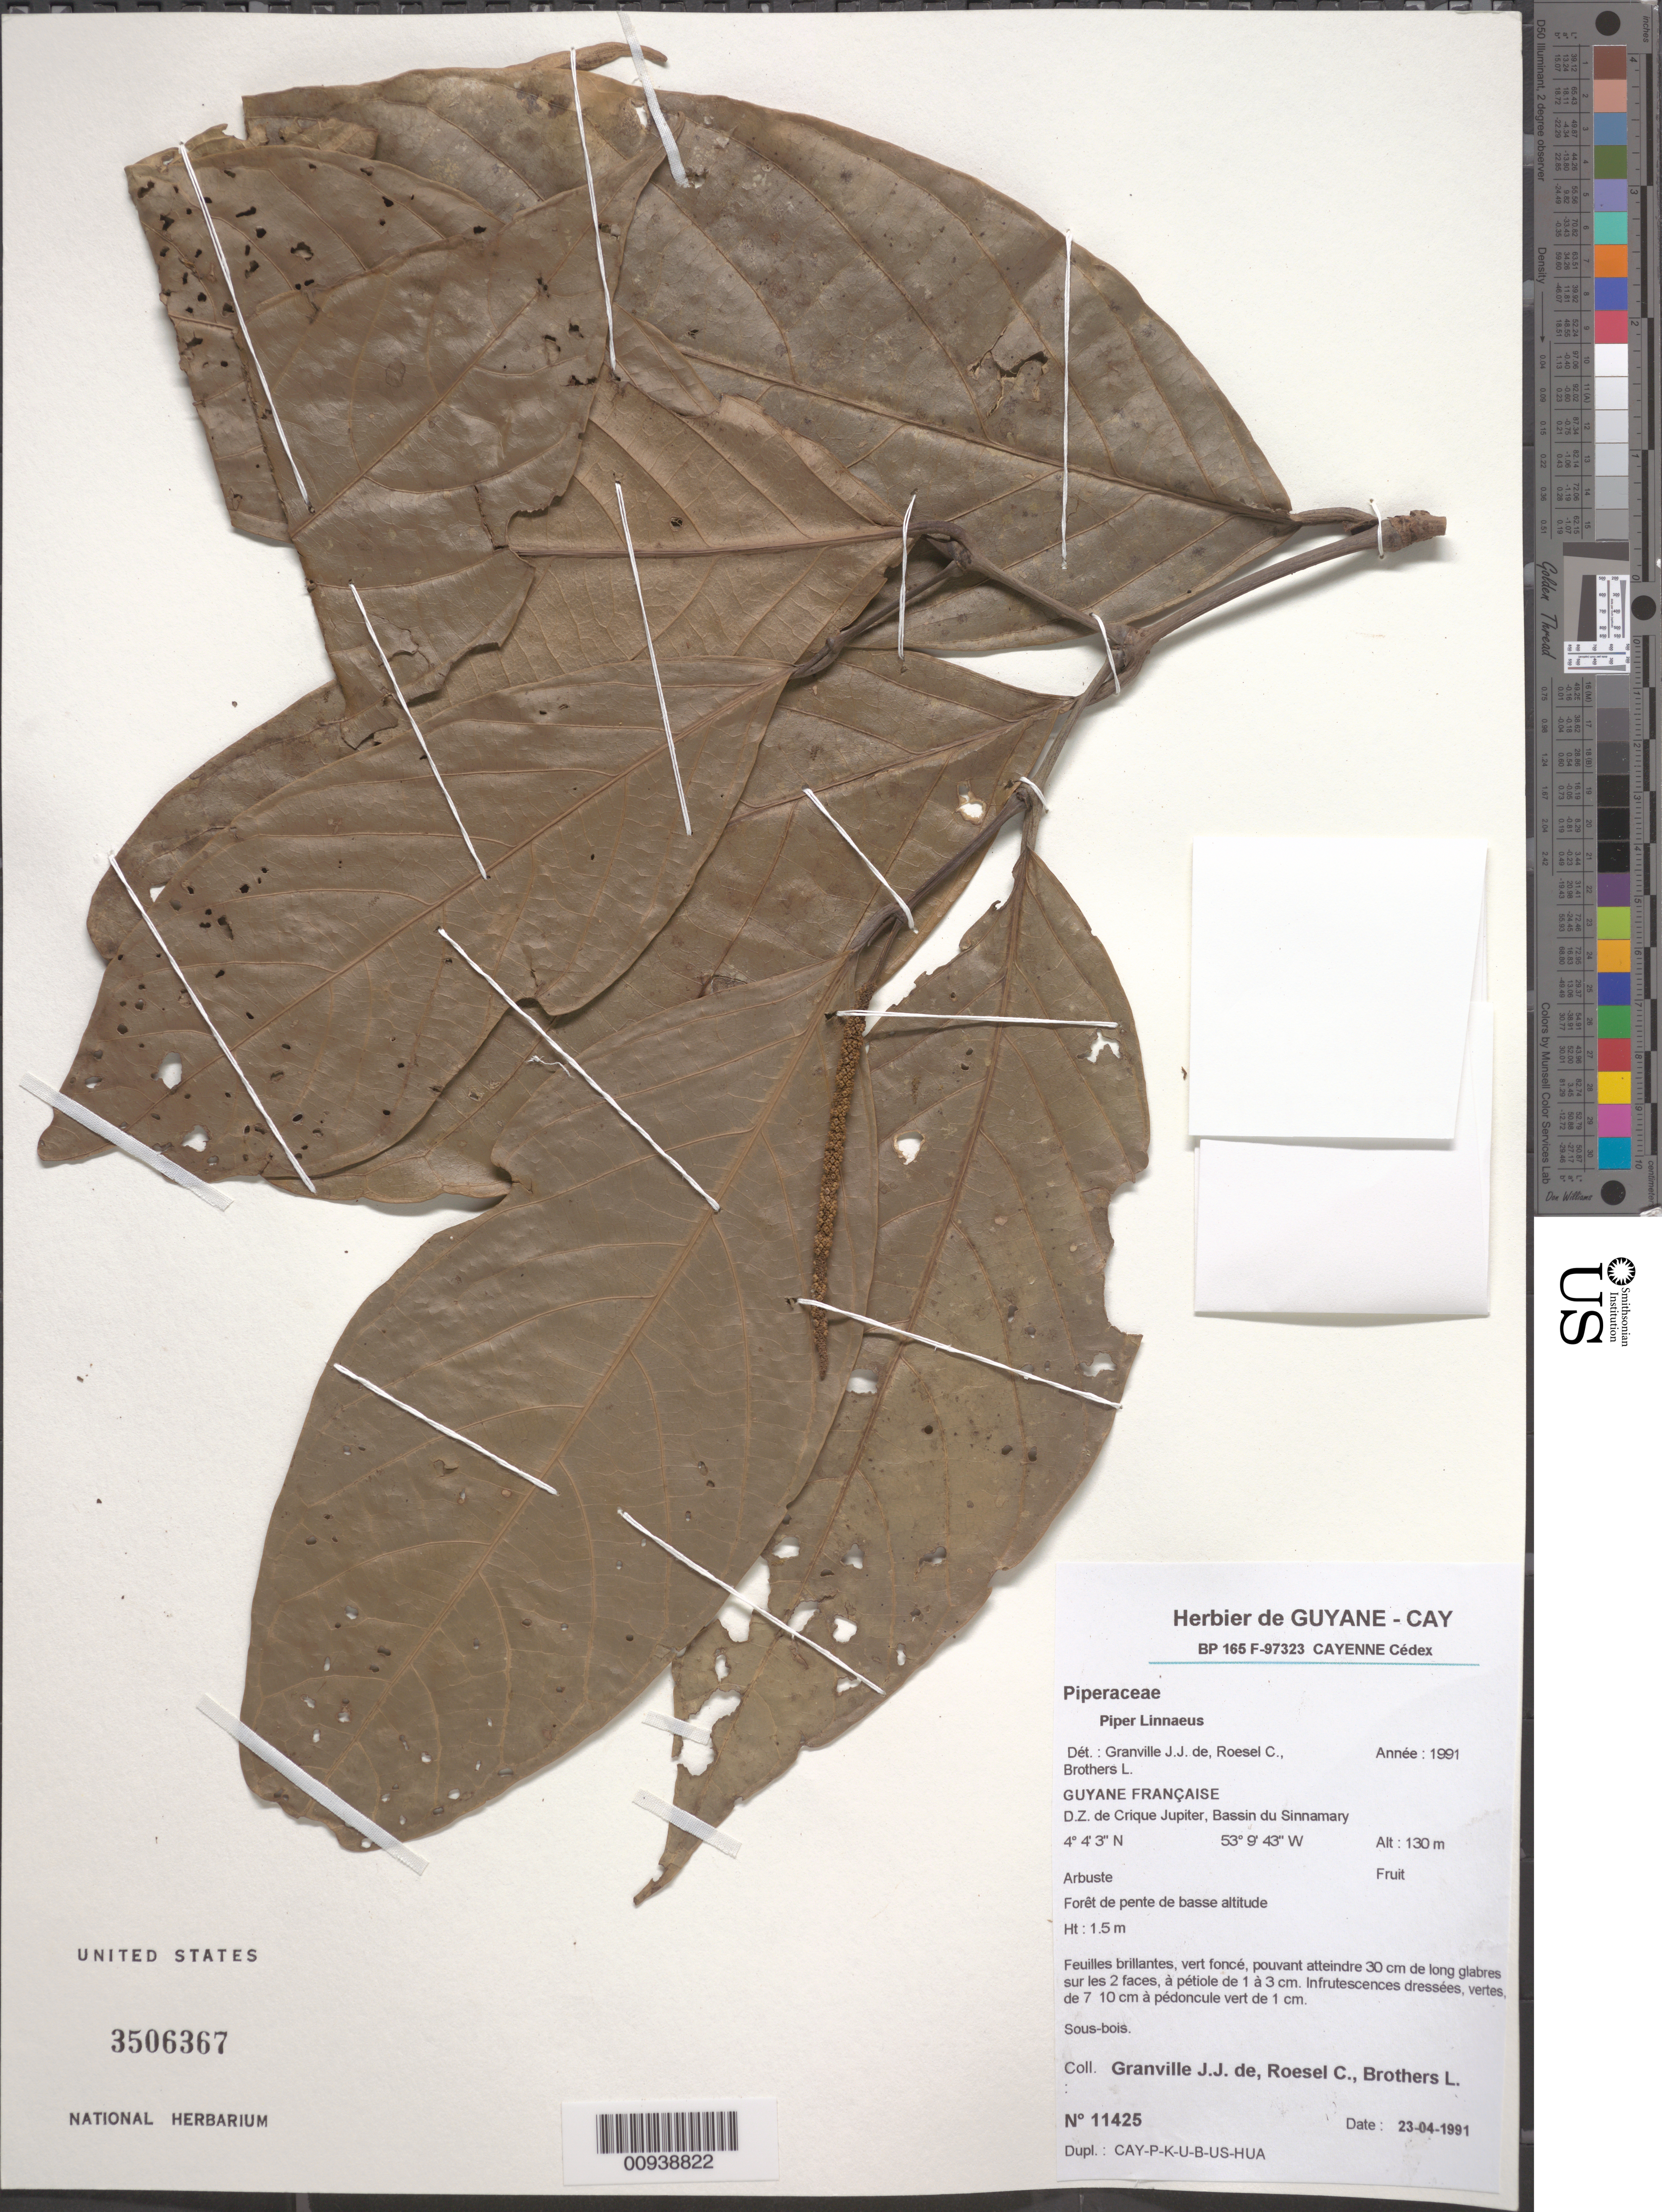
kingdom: Plantae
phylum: Tracheophyta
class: Magnoliopsida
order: Piperales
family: Piperaceae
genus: Piper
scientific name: Piper sp.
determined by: Granville, J. J.; Roesel, C. S.; Brothers, Leslie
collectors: J.-J. de Granville, C. S. Roesel & L. Brothers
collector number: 11425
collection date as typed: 23-Apr-91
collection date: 1991-04-23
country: French Guiana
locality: D.Z. de Crique Jupiter, Bassin du Sinnamary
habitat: Forêt de pente de basse altitude; sous bois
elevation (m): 130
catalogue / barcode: US 3506367